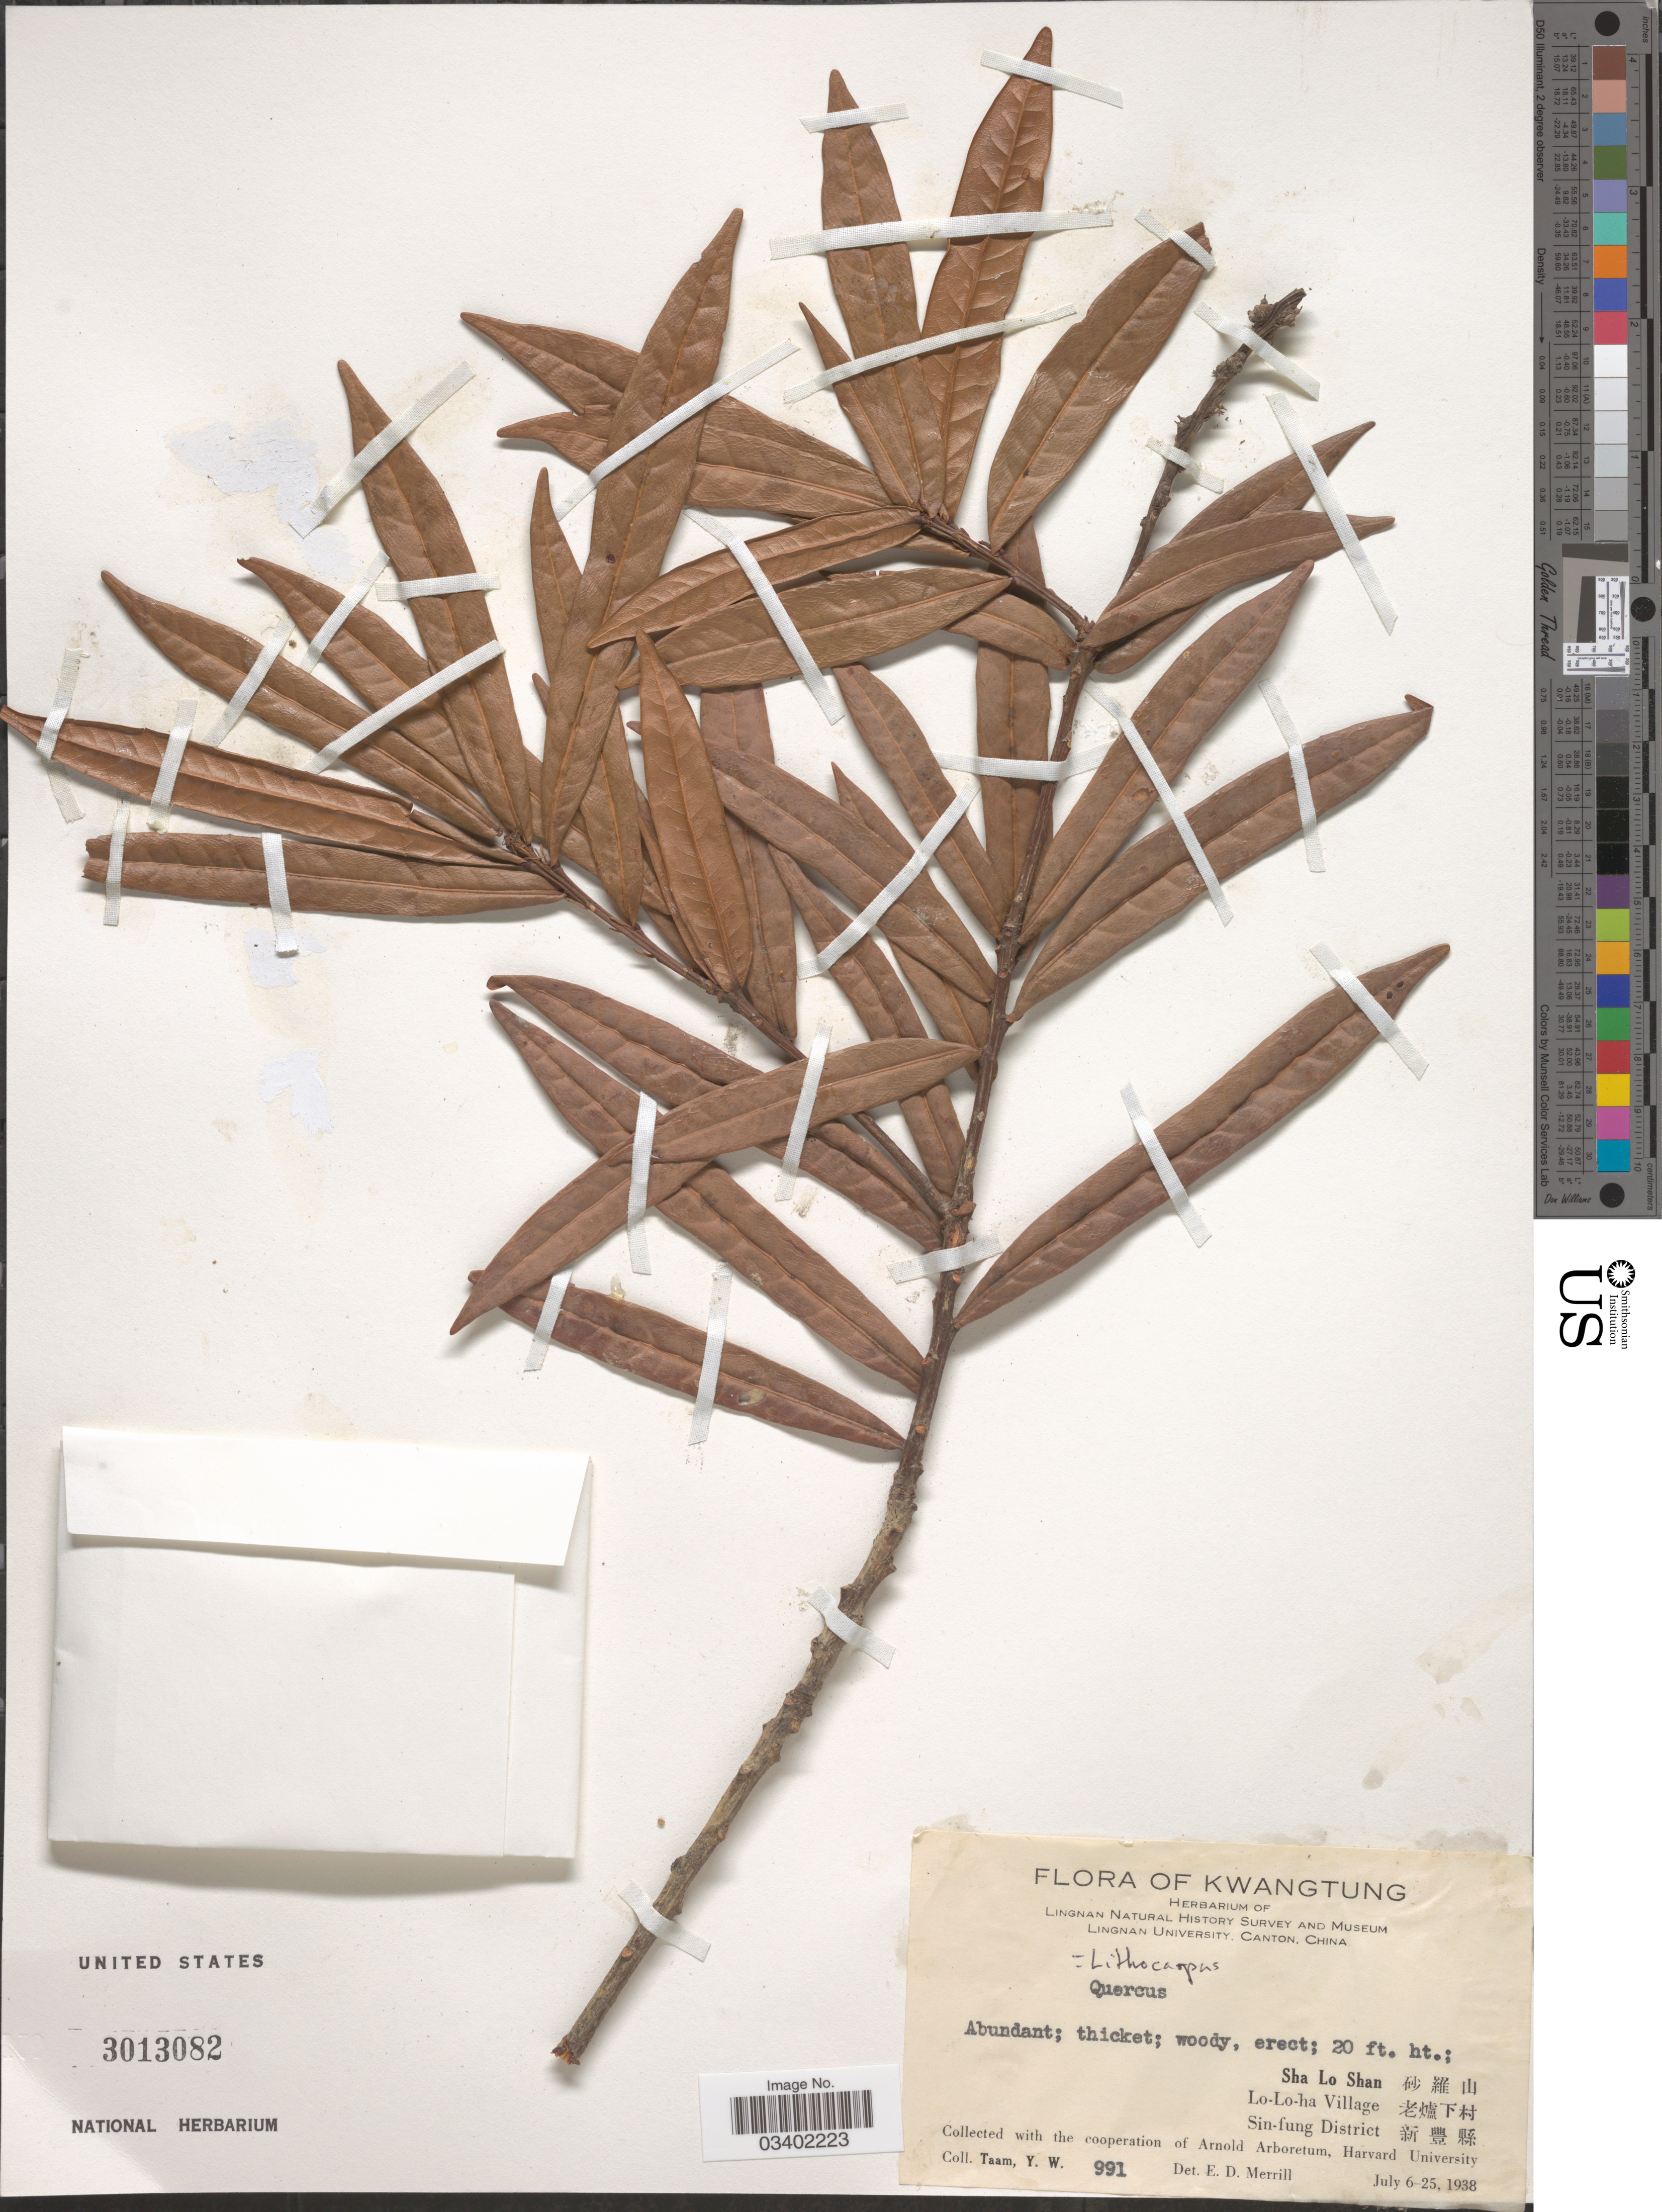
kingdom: Plantae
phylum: Tracheophyta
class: Magnoliopsida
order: Fagales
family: Fagaceae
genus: Lithocarpus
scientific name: Lithocarpus sp.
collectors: Y. W. Taam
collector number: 991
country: China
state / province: Guangdong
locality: Kwangtung. Sha Lo Shan X. Lo-Lo-ha Village X. Sin-fung District X.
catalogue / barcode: US 3013082